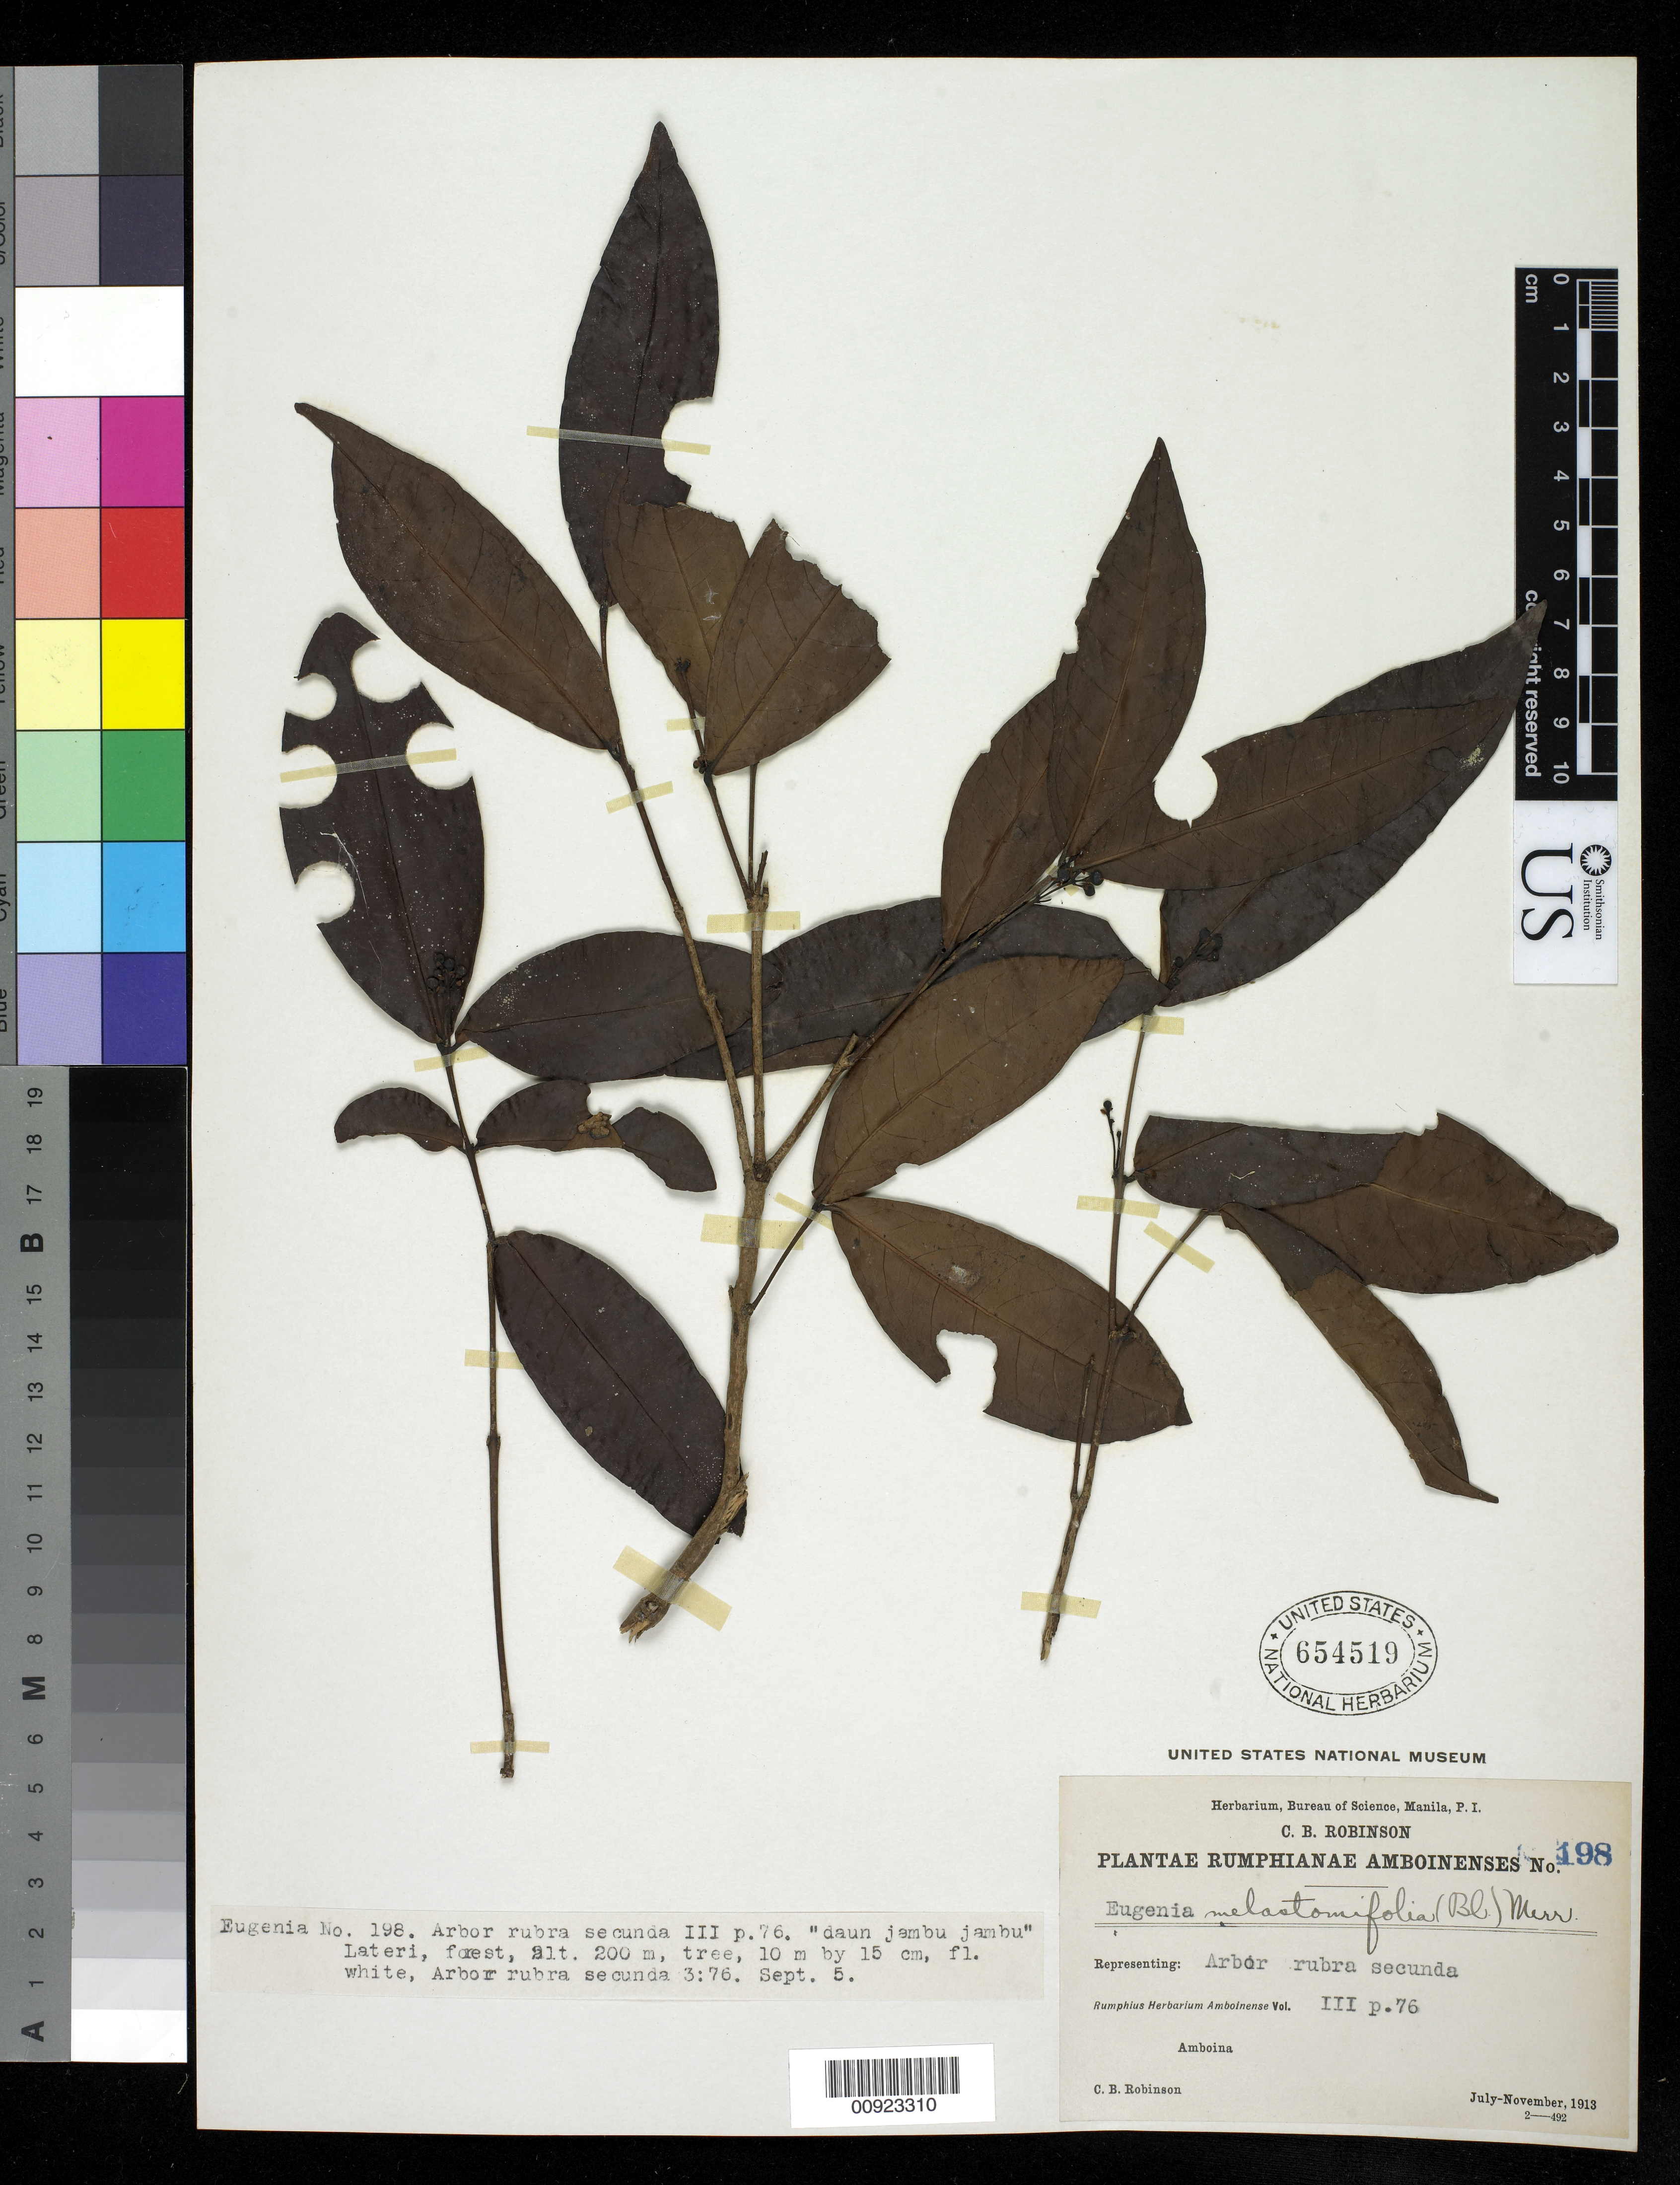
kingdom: Plantae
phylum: Tracheophyta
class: Magnoliopsida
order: Myrtales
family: Myrtaceae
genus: Syzygium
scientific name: Syzygium melastomifolium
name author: (Blume) Veldkamp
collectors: C. Robinson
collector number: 198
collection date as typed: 05 Sep 1913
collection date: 1913-09-05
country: Indonesia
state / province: Maluku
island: Amboina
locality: Lateri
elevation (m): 200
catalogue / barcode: US 654519